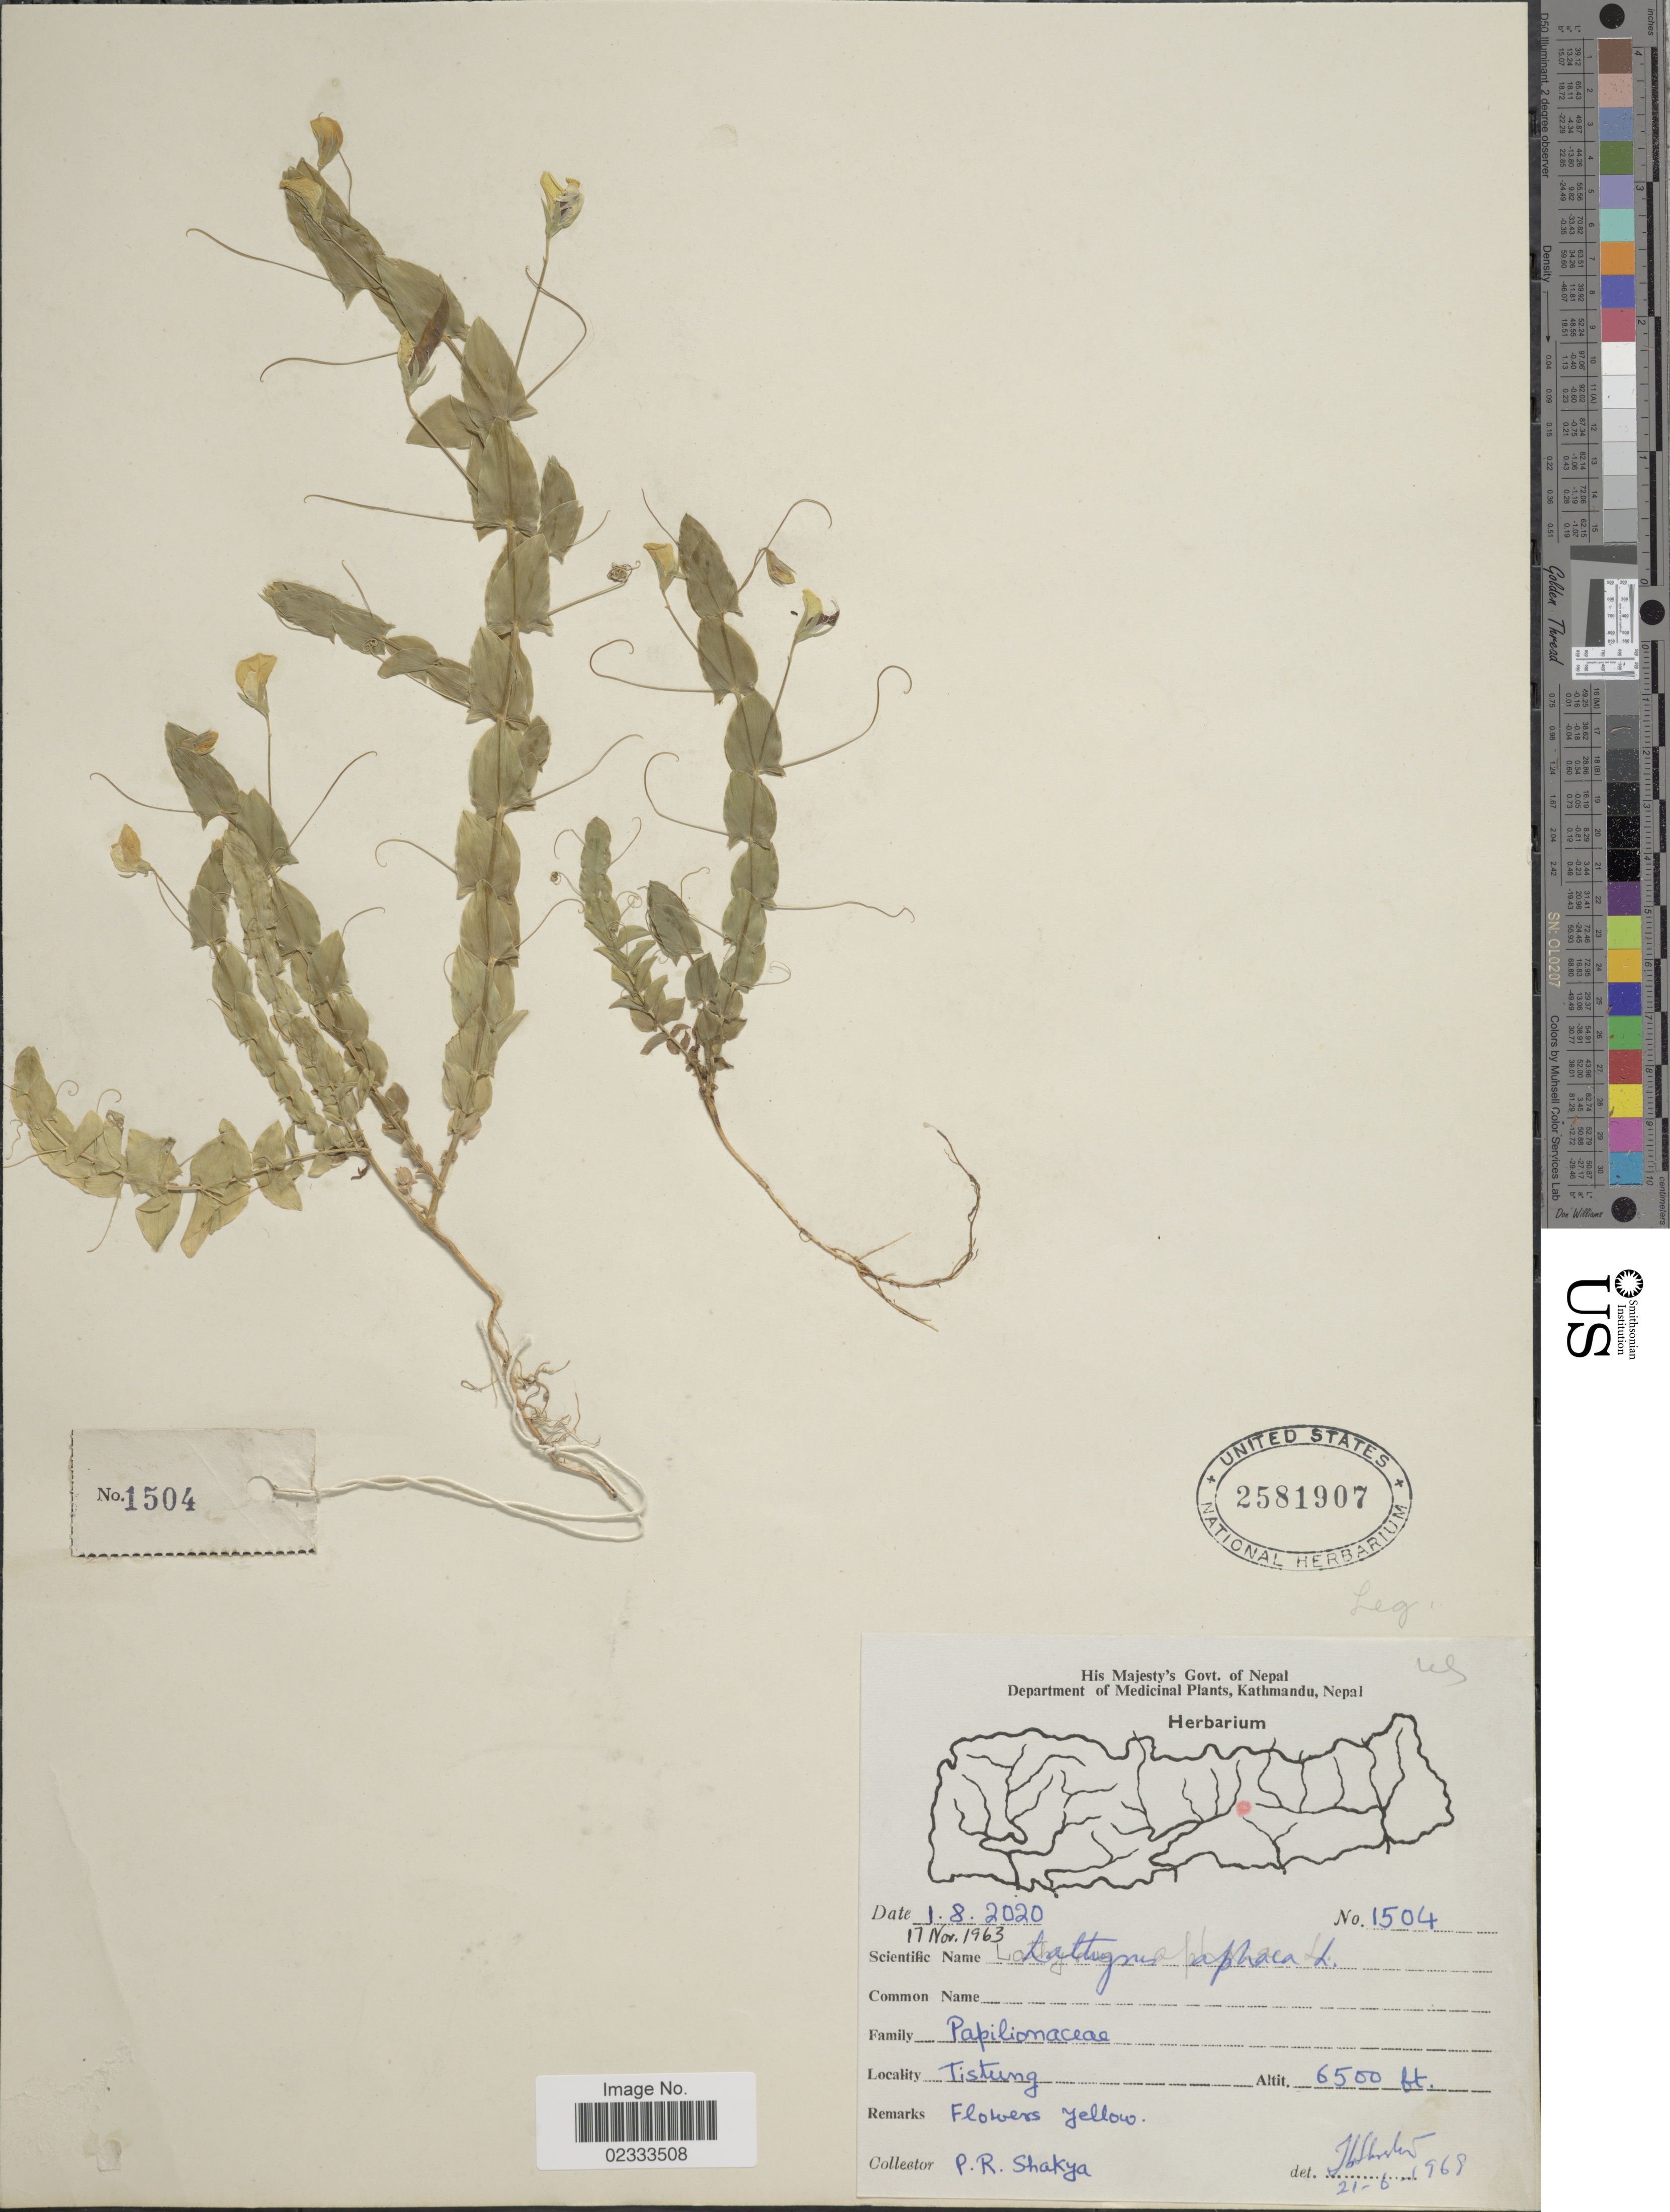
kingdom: Plantae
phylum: Tracheophyta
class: Magnoliopsida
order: Fabales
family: Fabaceae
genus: Lathyrus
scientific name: Lathyrus aphaca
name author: L.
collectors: P. Shakya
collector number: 1504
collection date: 1963-11-17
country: Nepal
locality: Tistung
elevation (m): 1981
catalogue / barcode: US 2581907